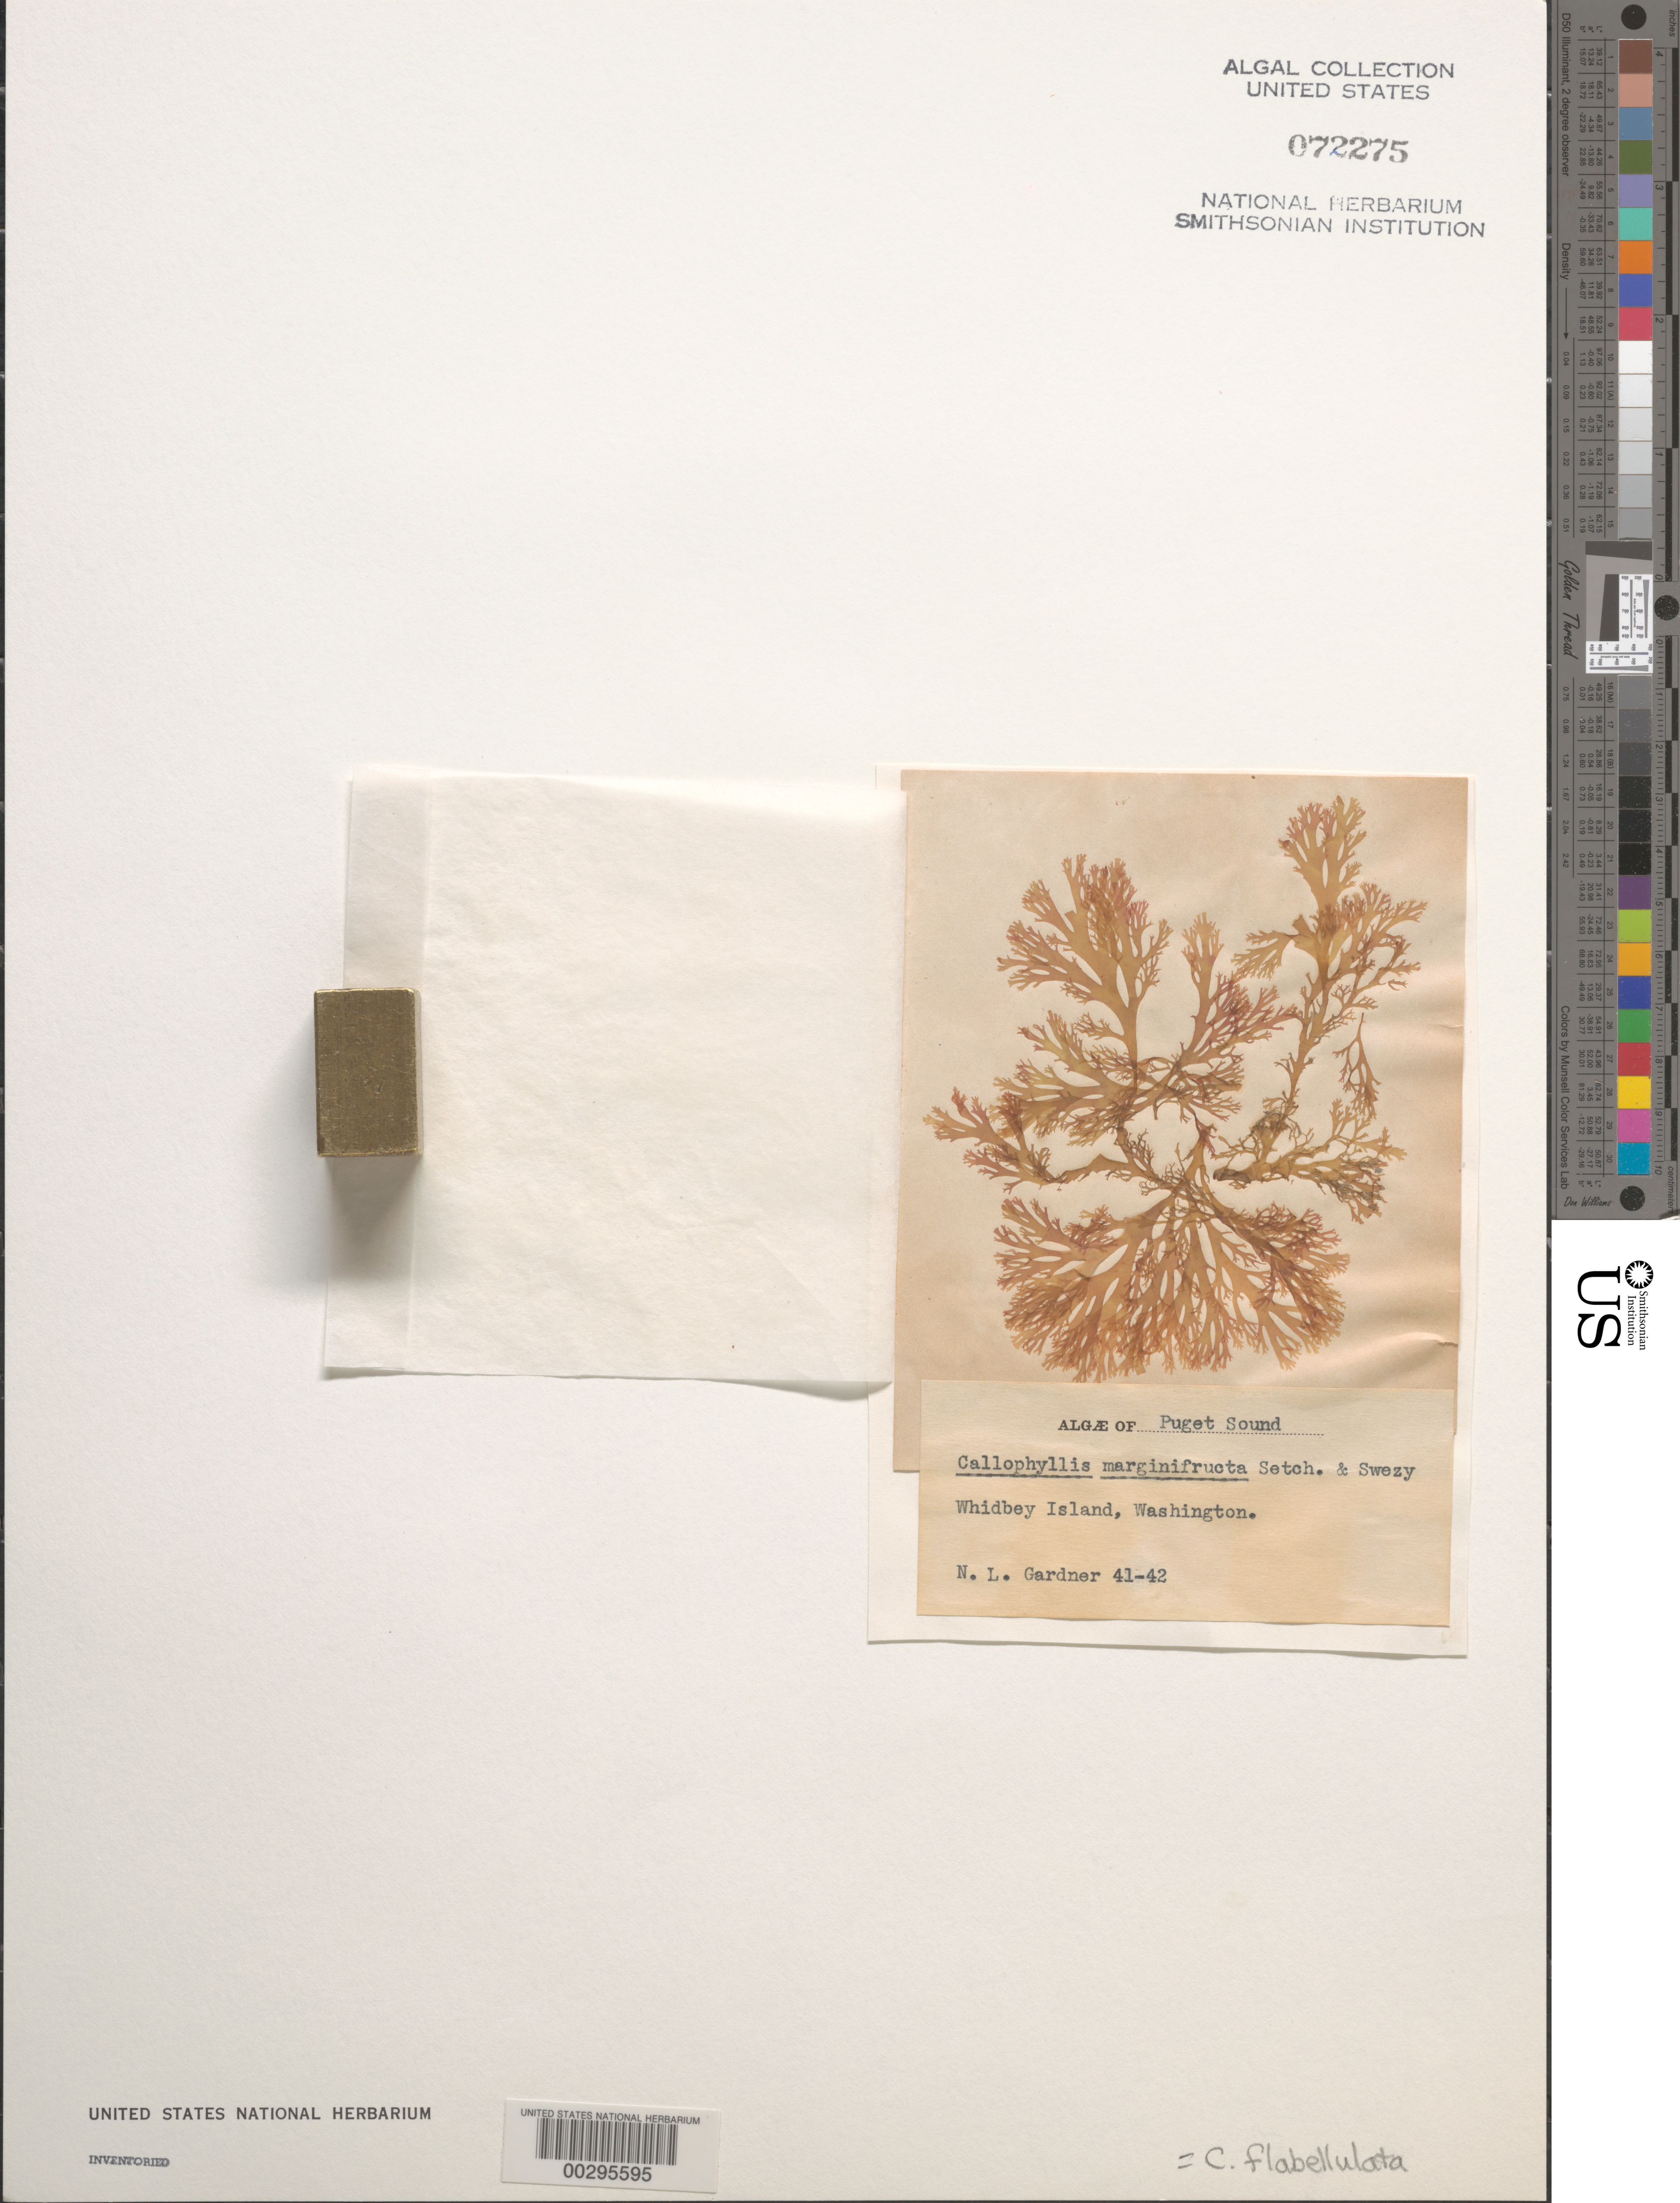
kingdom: Plantae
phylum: Rhodophyta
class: Florideophyceae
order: Gigartinales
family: Kallymeniaceae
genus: Callophyllis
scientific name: Callophyllis flabellulata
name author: Harv.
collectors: N. Gardner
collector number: NLG 41-42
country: United States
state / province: Washington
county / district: Island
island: Whidbey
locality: Puget Sound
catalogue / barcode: US 72275